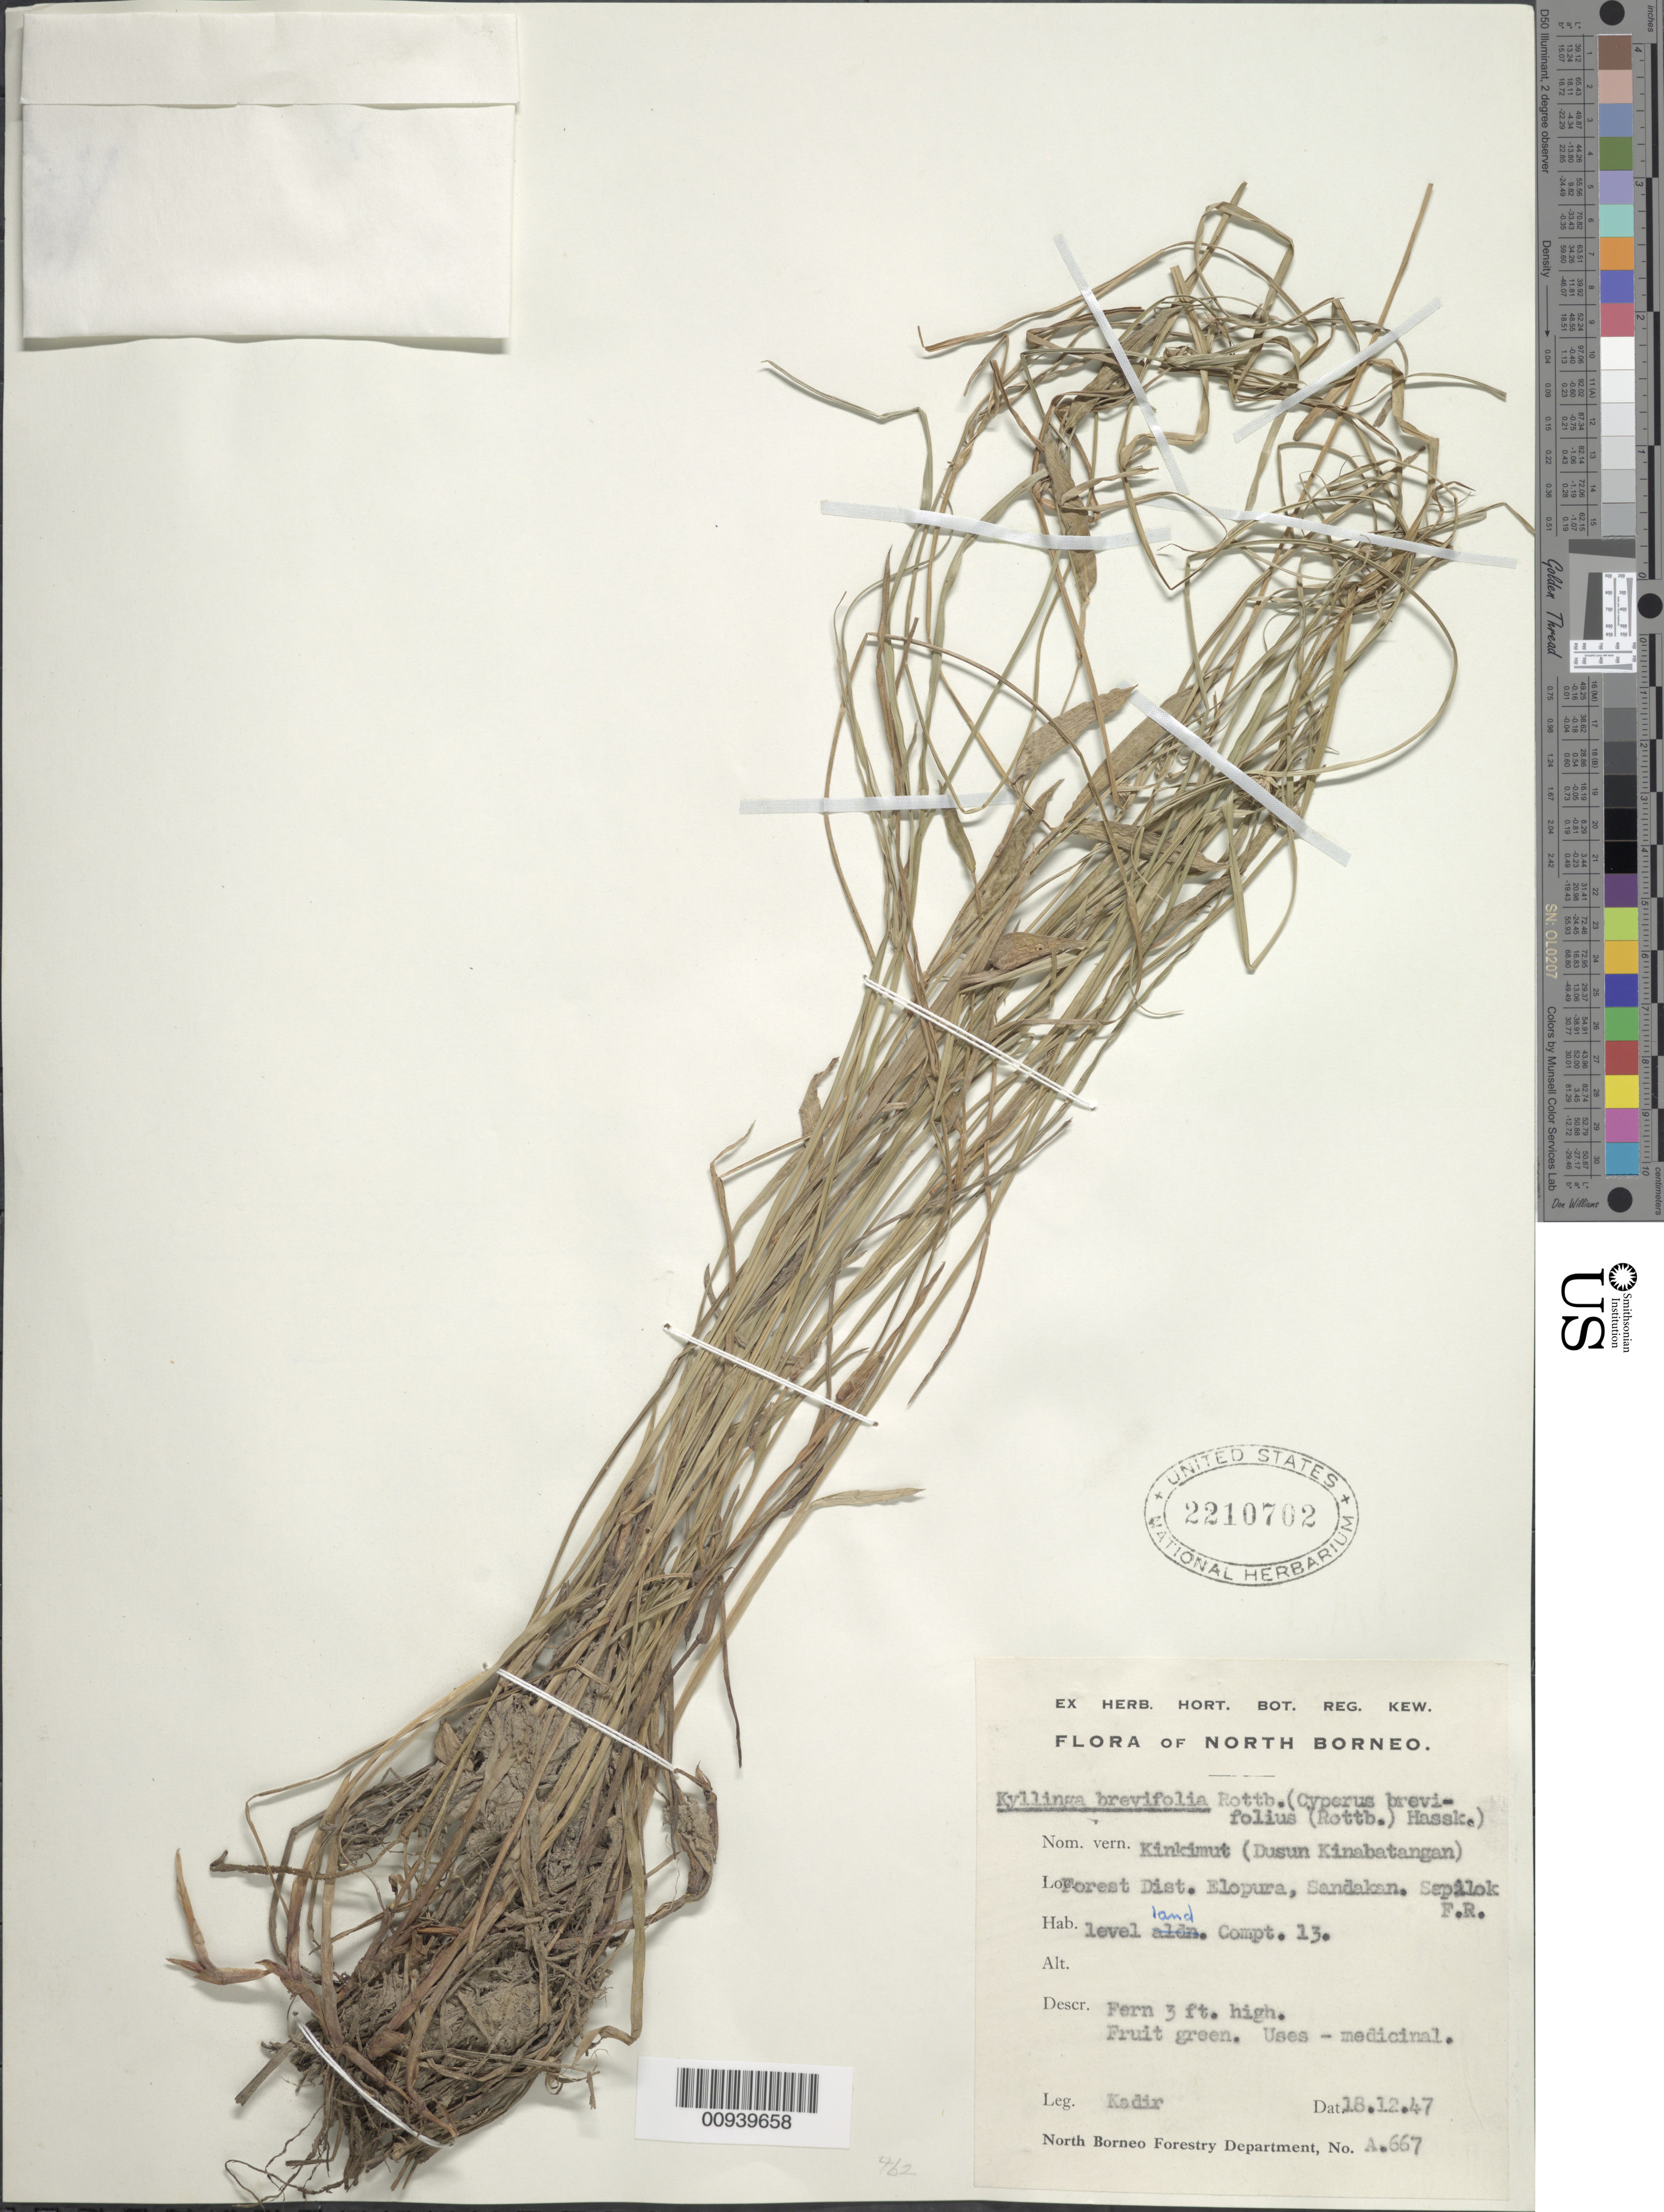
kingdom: Plantae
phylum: Tracheophyta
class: Liliopsida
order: Poales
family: Cyperaceae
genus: Cyperus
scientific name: Cyperus brevifolius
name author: (Rottb.) Hassk.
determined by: Strong, M. T., (US), Smithsonian Institution - National Museum of Natural History (UNITED STATES)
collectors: A. Cuadra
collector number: A 667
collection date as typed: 29 May 1949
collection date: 1949-05-29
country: Malaysia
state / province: Sabah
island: Borneo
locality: Sapaguya F.R., Elopura For. Dist. Sandakan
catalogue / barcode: US 2210702